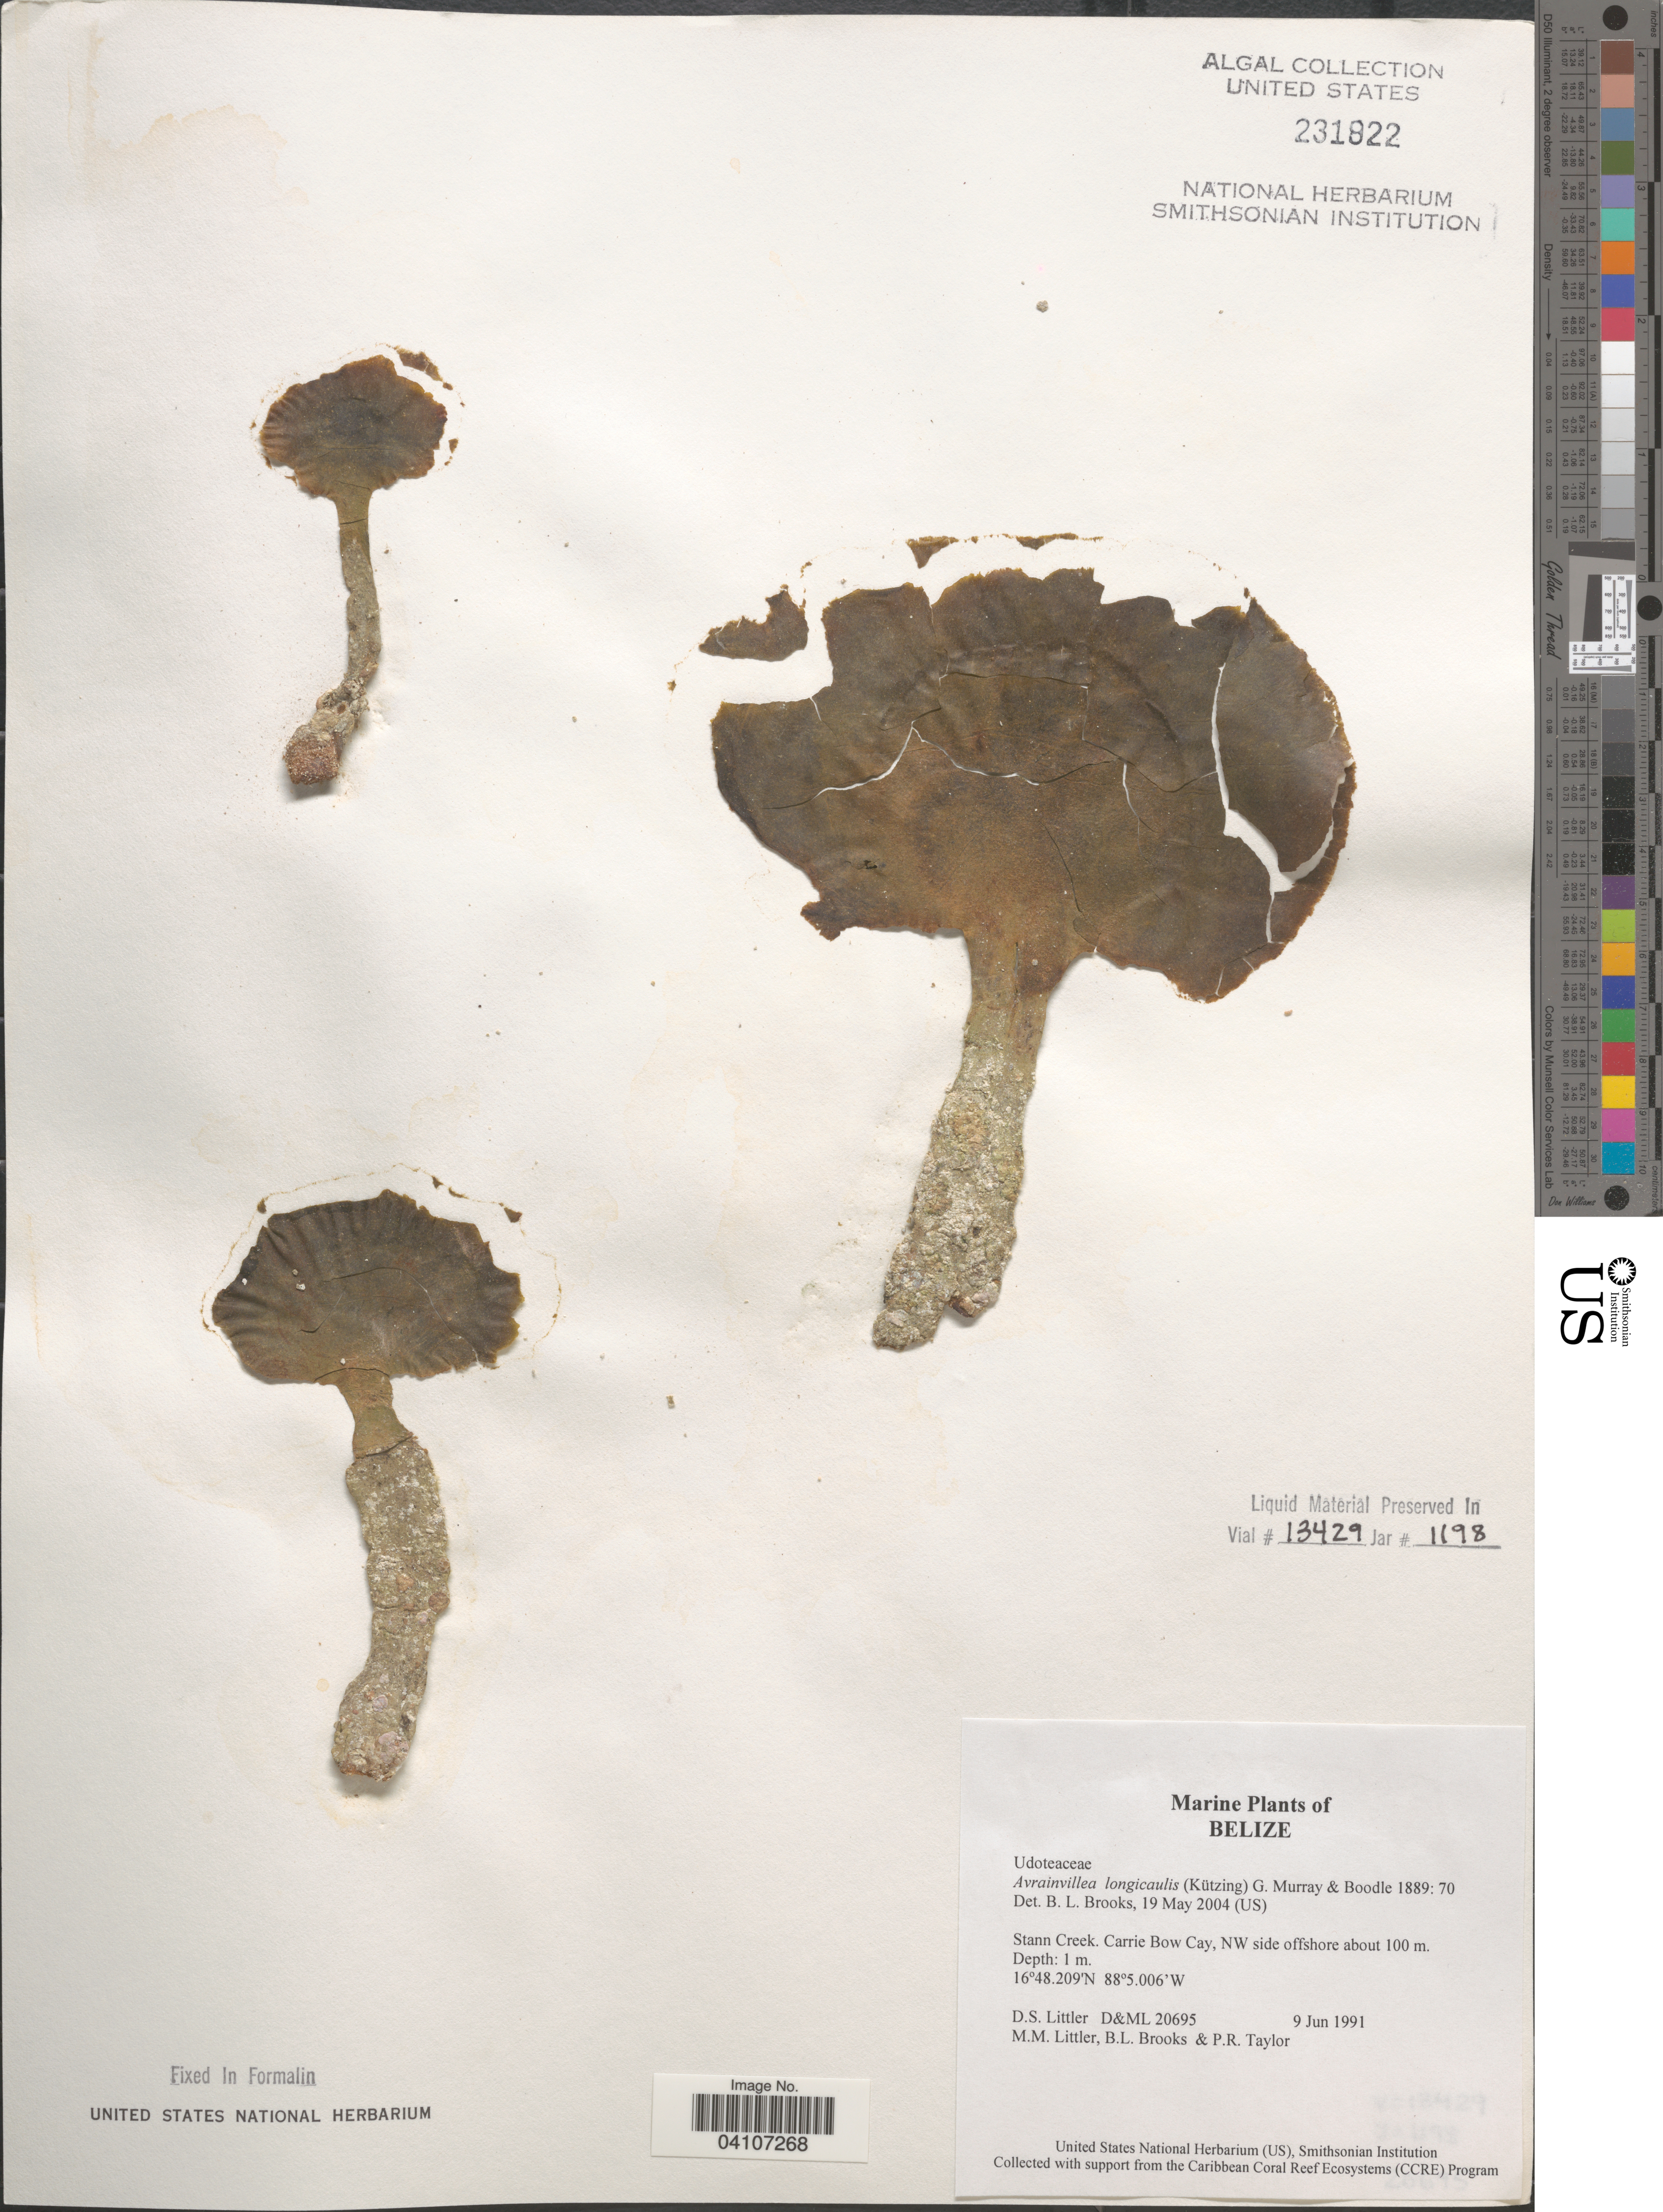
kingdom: Plantae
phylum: Chlorophyta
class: Ulvophyceae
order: Bryopsidales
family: Dichotomosiphonaceae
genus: Avrainvillea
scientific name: Avrainvillea longicaulis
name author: (Kütz.) G. Murray & Boodle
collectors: D. S. Littler, B. Brooks & P. R. Taylor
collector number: D&ML20695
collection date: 1991-06-09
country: Belize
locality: Stann Creek. Carrie Bow Cay, NW side offshore.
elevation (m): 100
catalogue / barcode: US 231822